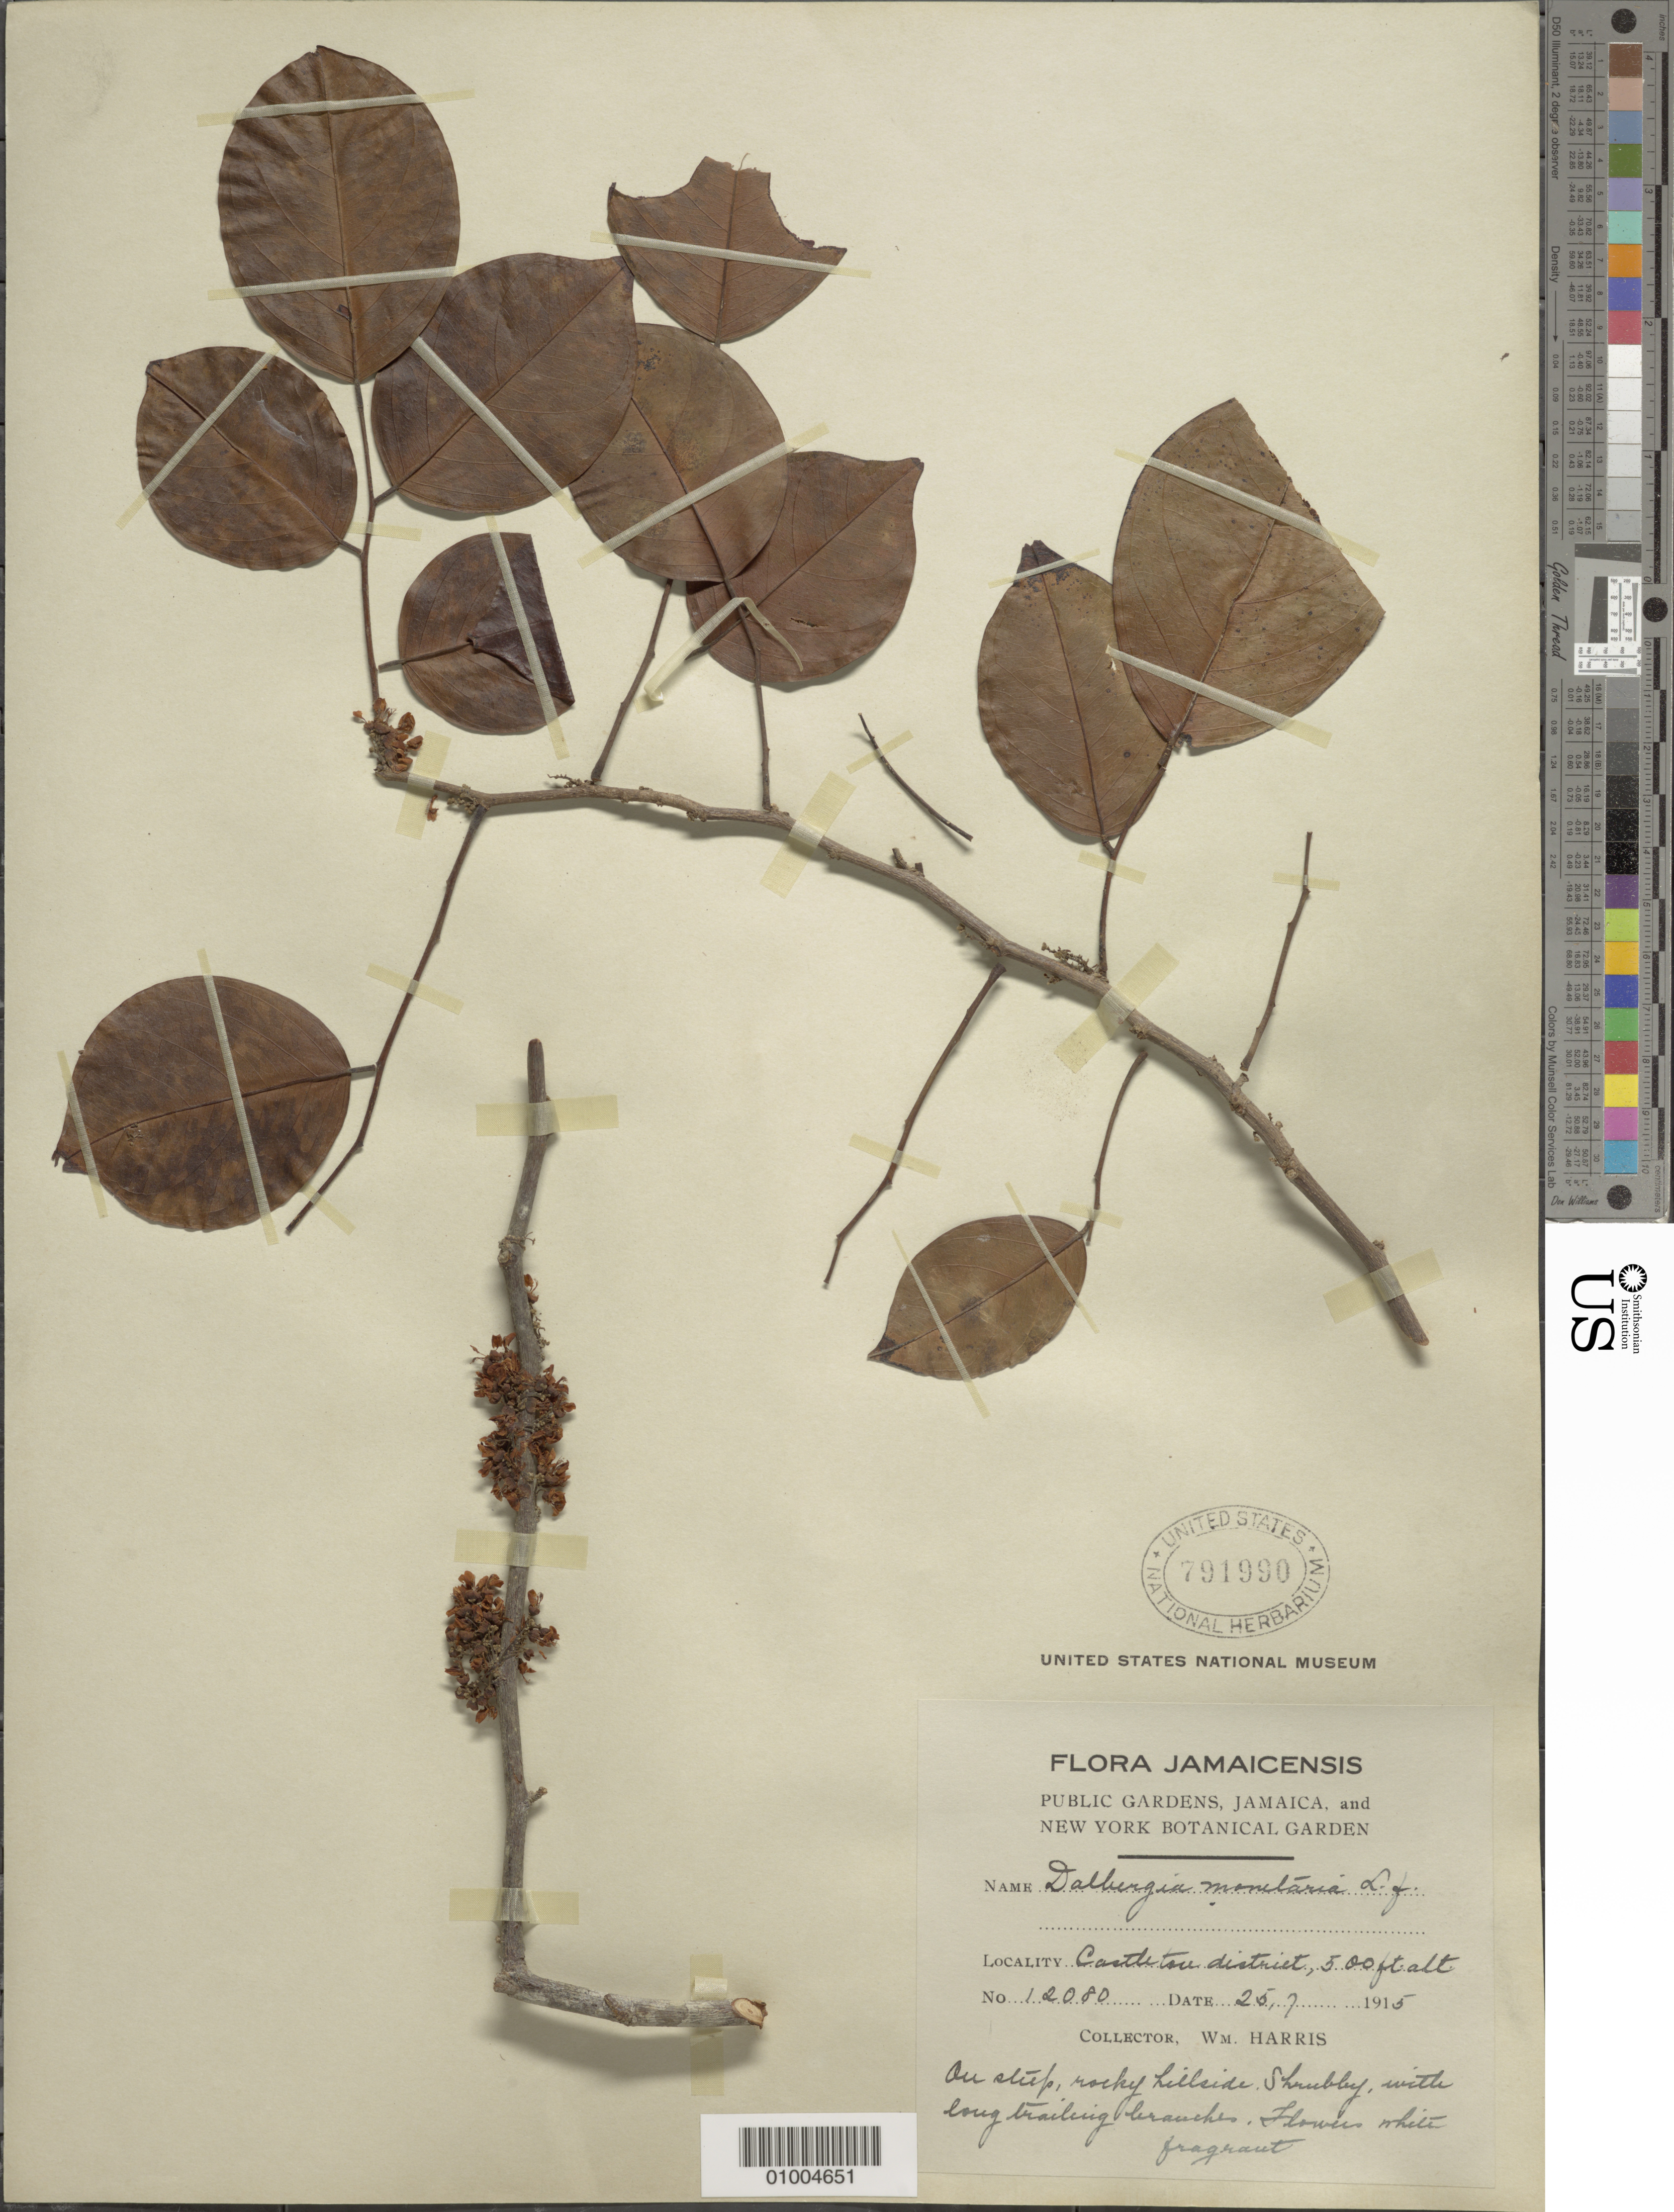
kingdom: Plantae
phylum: Tracheophyta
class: Magnoliopsida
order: Fabales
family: Fabaceae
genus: Dalbergia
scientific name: Dalbergia monetaria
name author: L. f.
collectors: W. H. Harris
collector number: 12080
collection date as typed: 25 Jul 1915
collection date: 1915-07-25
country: Jamaica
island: Jamaica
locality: Coastal thickets on rocky hillside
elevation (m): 152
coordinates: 0 N, 0 E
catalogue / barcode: US 791990